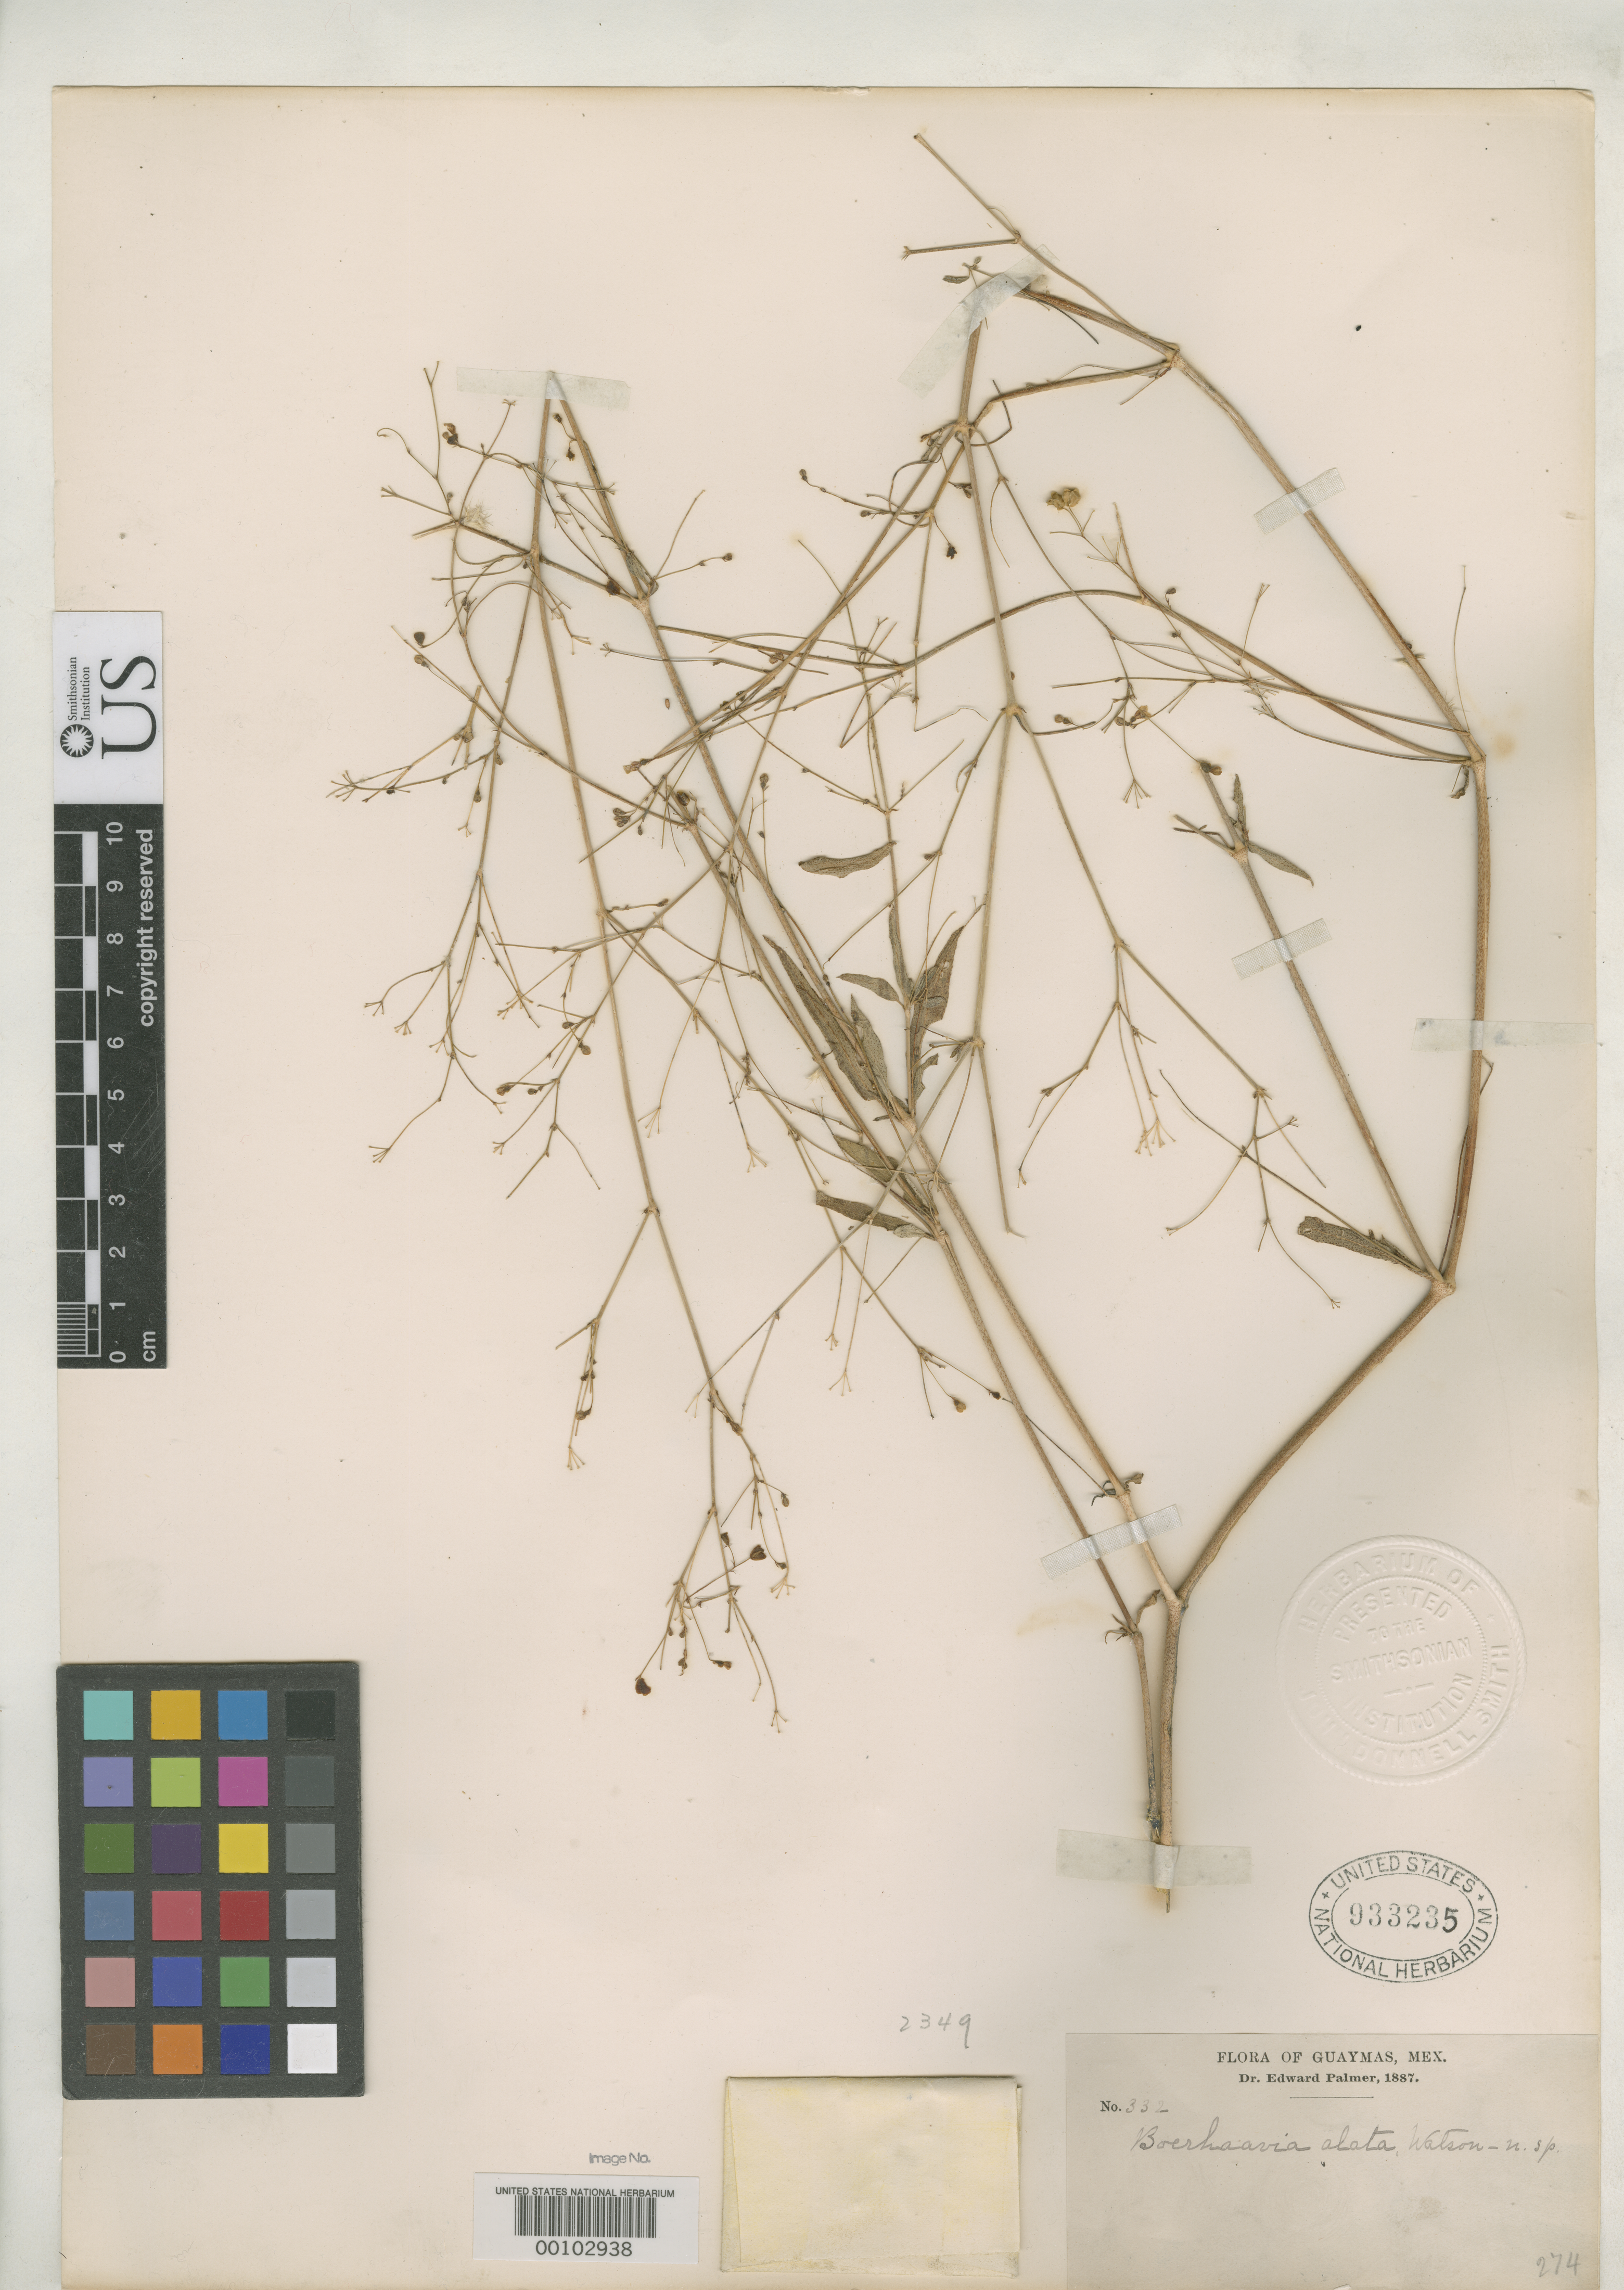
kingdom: Plantae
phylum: Tracheophyta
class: Magnoliopsida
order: Caryophyllales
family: Nyctaginaceae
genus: Boerhavia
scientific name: Boerhavia alata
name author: S. Watson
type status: Type Collection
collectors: E. Palmer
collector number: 332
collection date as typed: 1887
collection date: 1887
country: Mexico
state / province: Sonora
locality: Guaymas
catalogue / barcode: US 933235